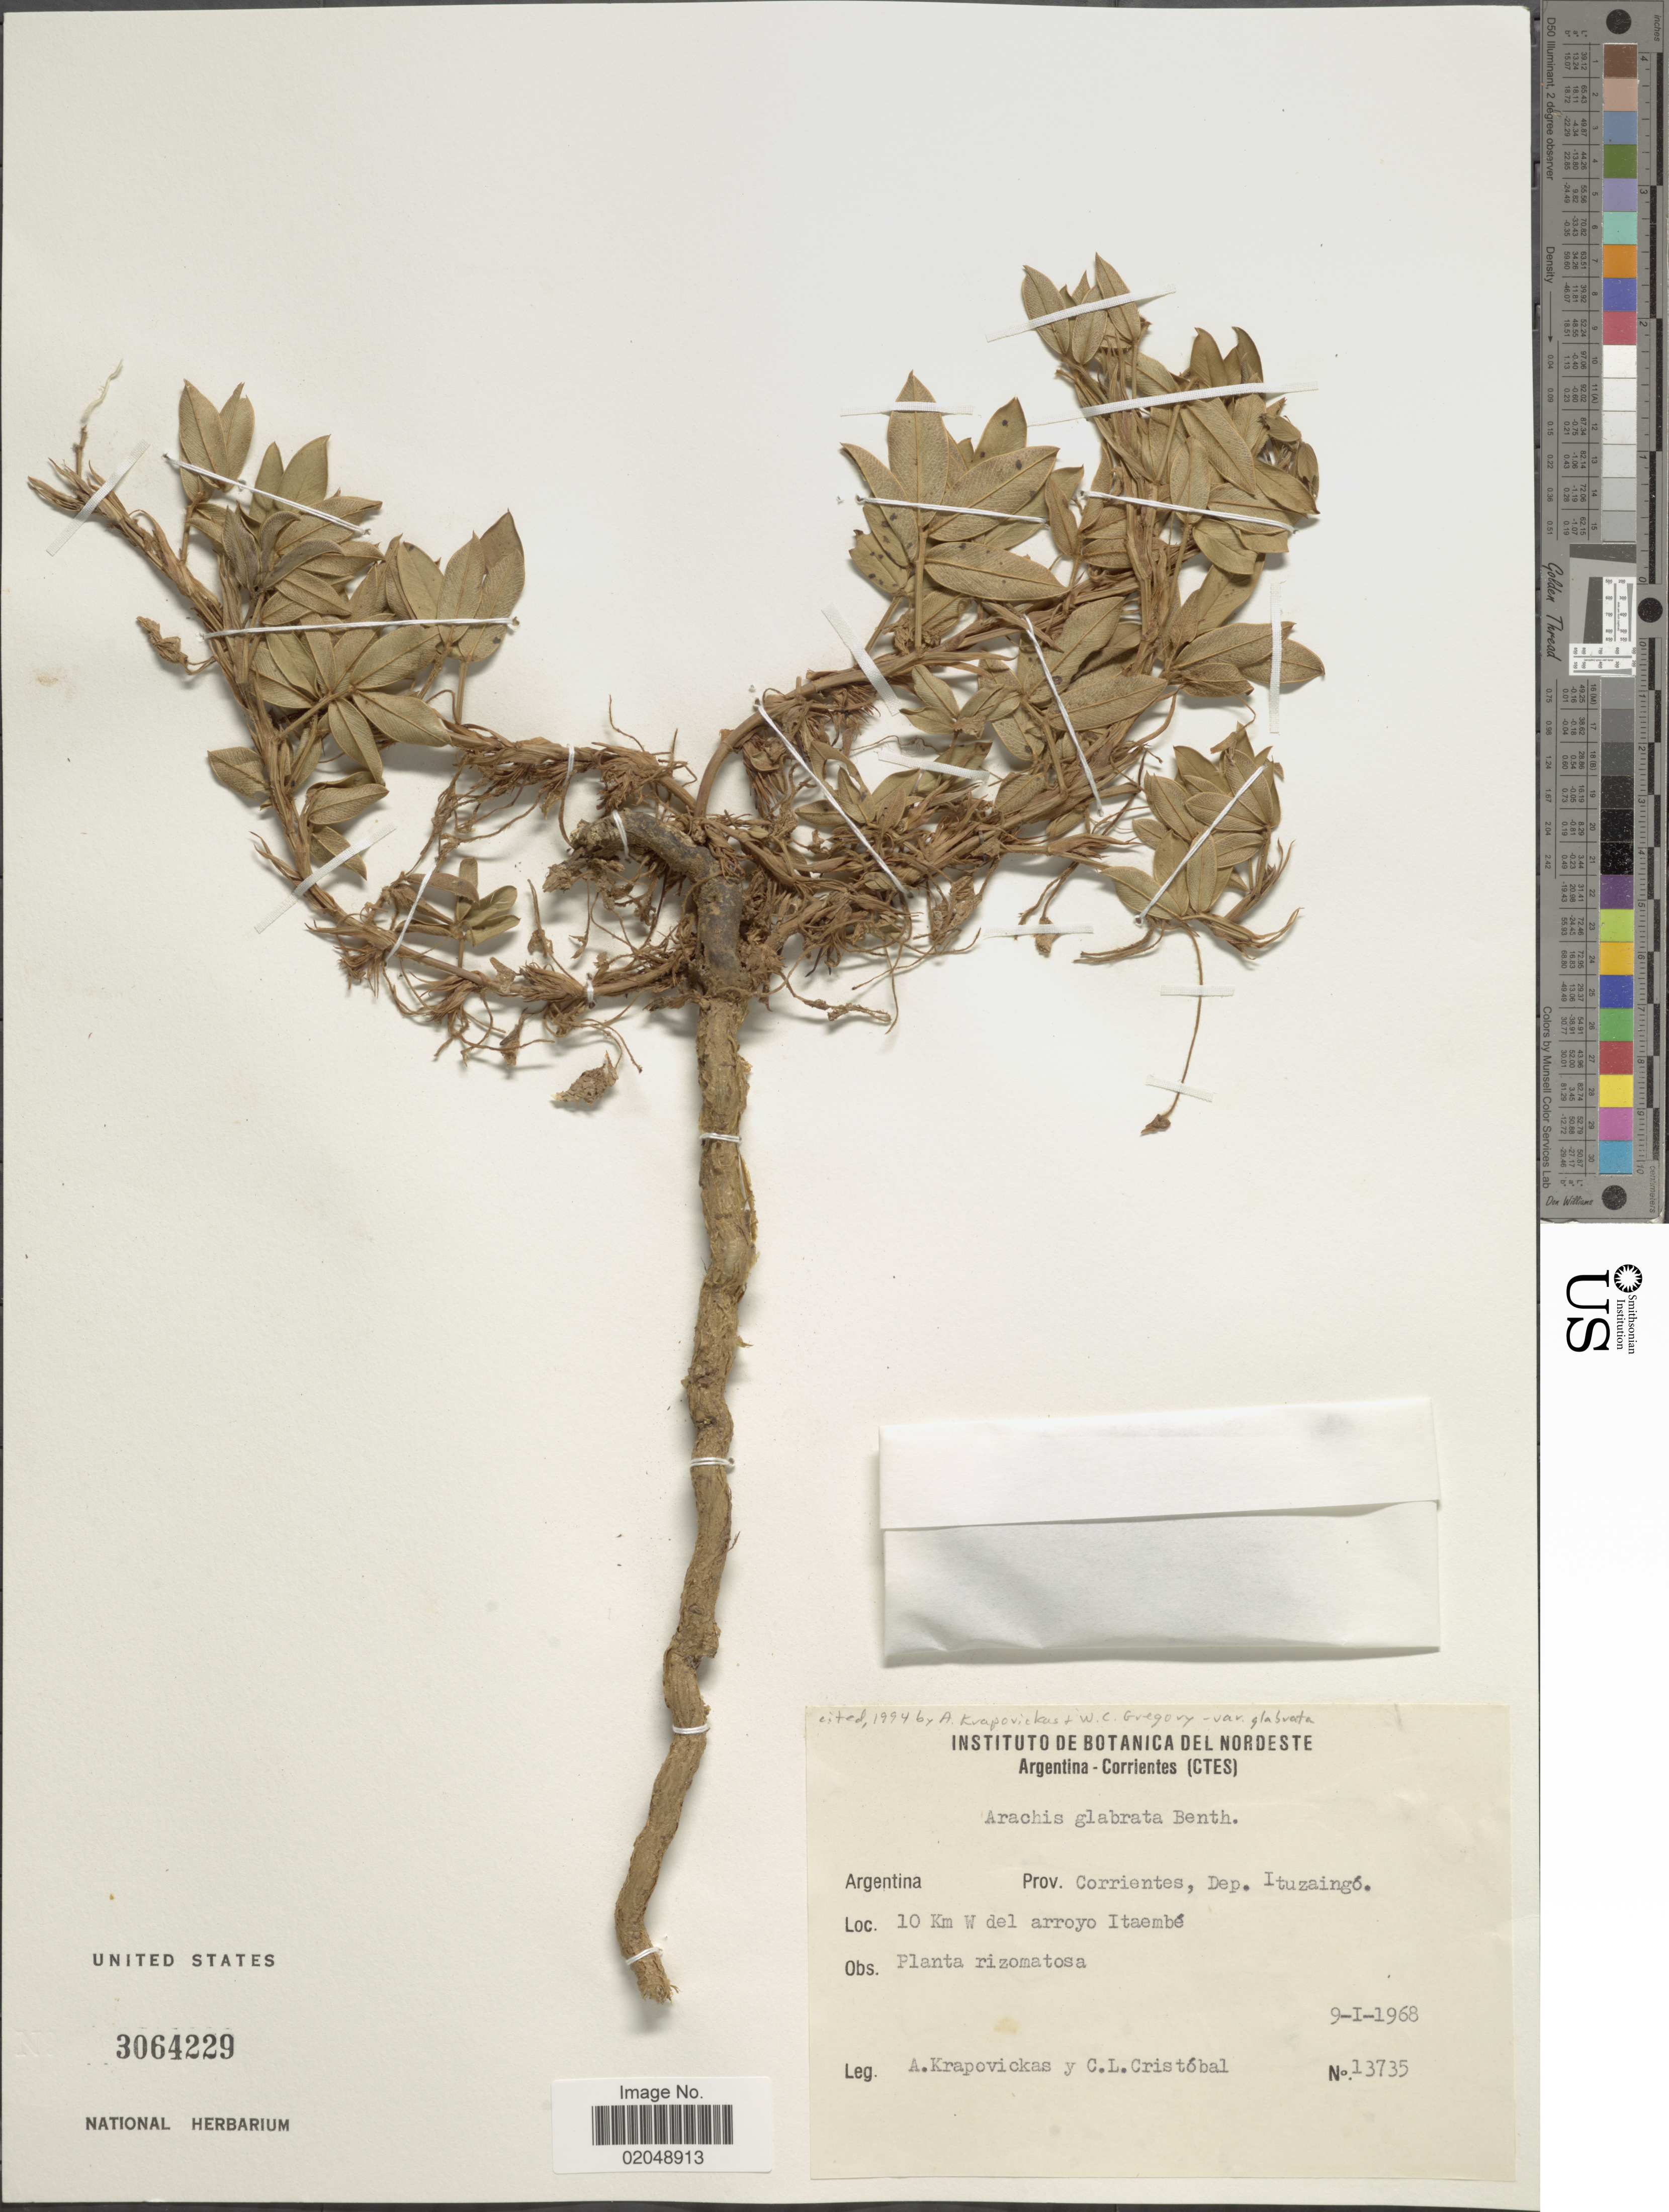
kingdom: Plantae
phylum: Tracheophyta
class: Magnoliopsida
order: Fabales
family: Fabaceae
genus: Arachis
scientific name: Arachis glabrata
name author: Benth.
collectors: A. Krapovickas & C. L. Cristóbal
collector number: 13735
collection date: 1968-01-09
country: Argentina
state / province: Corrientes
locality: Dep. Ituzaingó, 10 Km W del arroyo Itaembé, Planta rizomatosa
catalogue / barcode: US 3064229